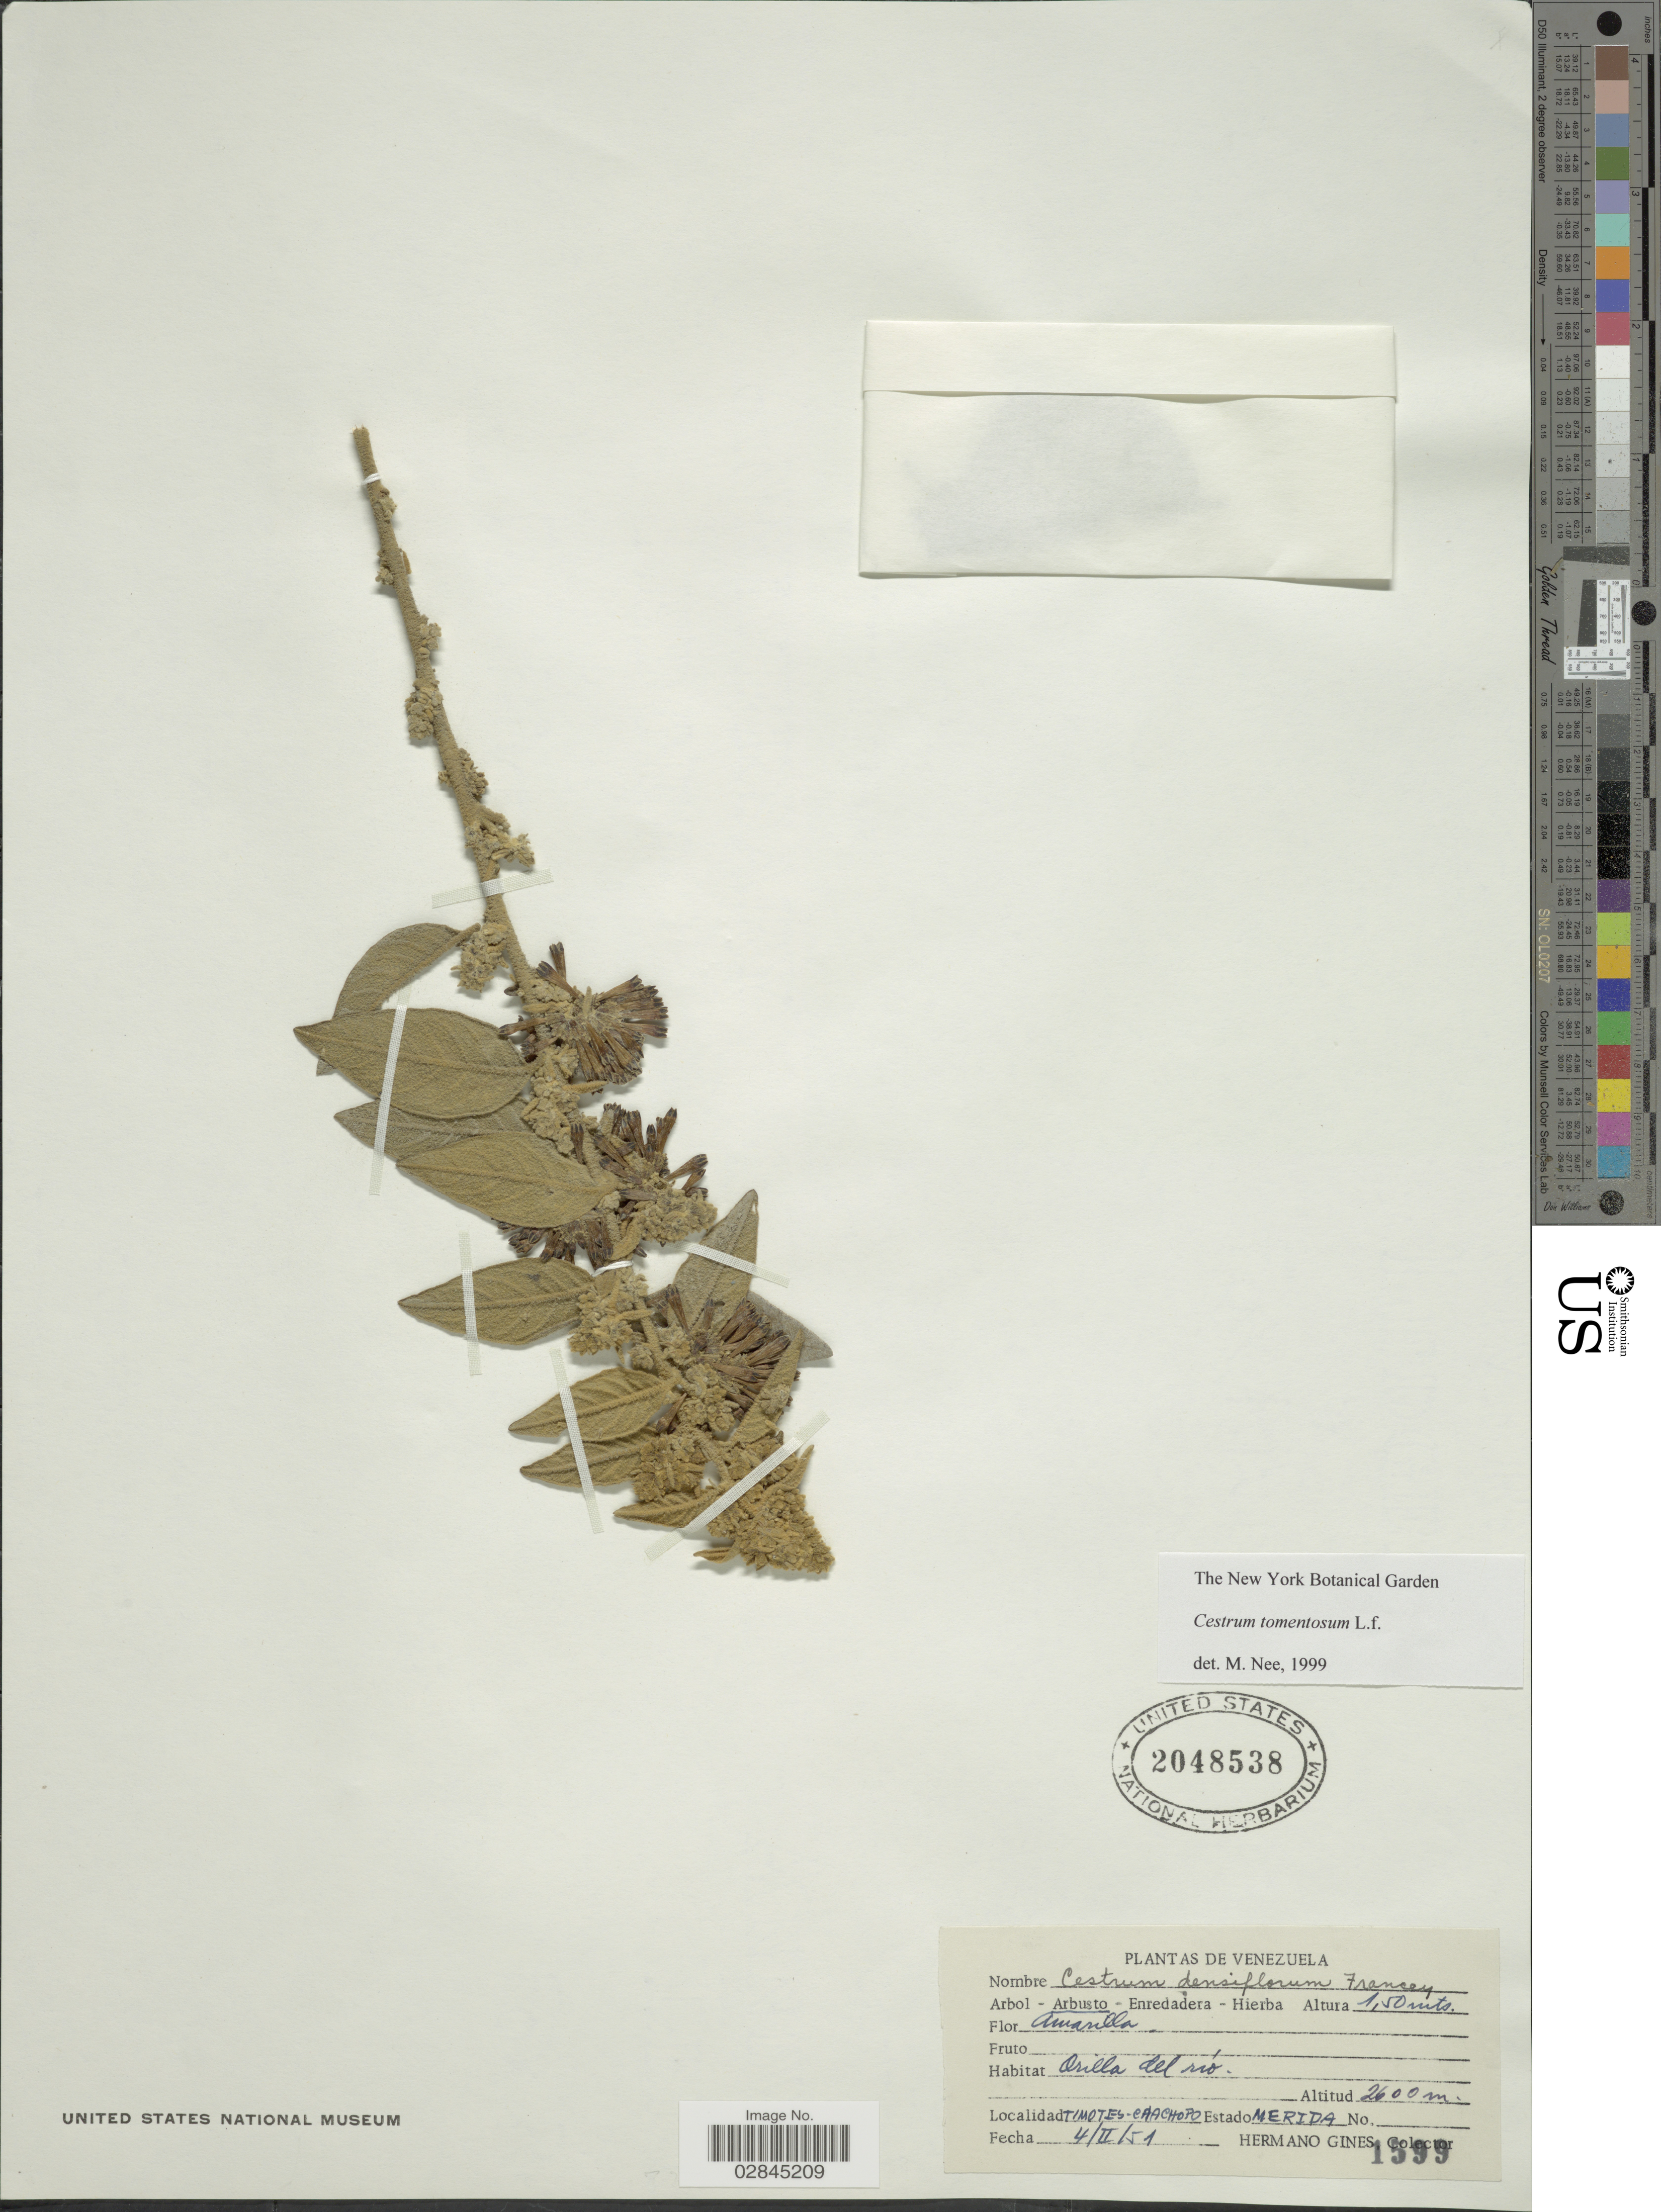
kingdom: Plantae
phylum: Tracheophyta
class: Magnoliopsida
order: Solanales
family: Solanaceae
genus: Cestrum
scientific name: Cestrum tomentosum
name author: L. f.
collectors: Bro. Gines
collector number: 1599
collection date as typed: Transcribed d/m/y: 4/2/51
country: Venezuela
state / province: Mérida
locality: Timotes-Caachopo.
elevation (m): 2600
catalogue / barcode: US 2048538